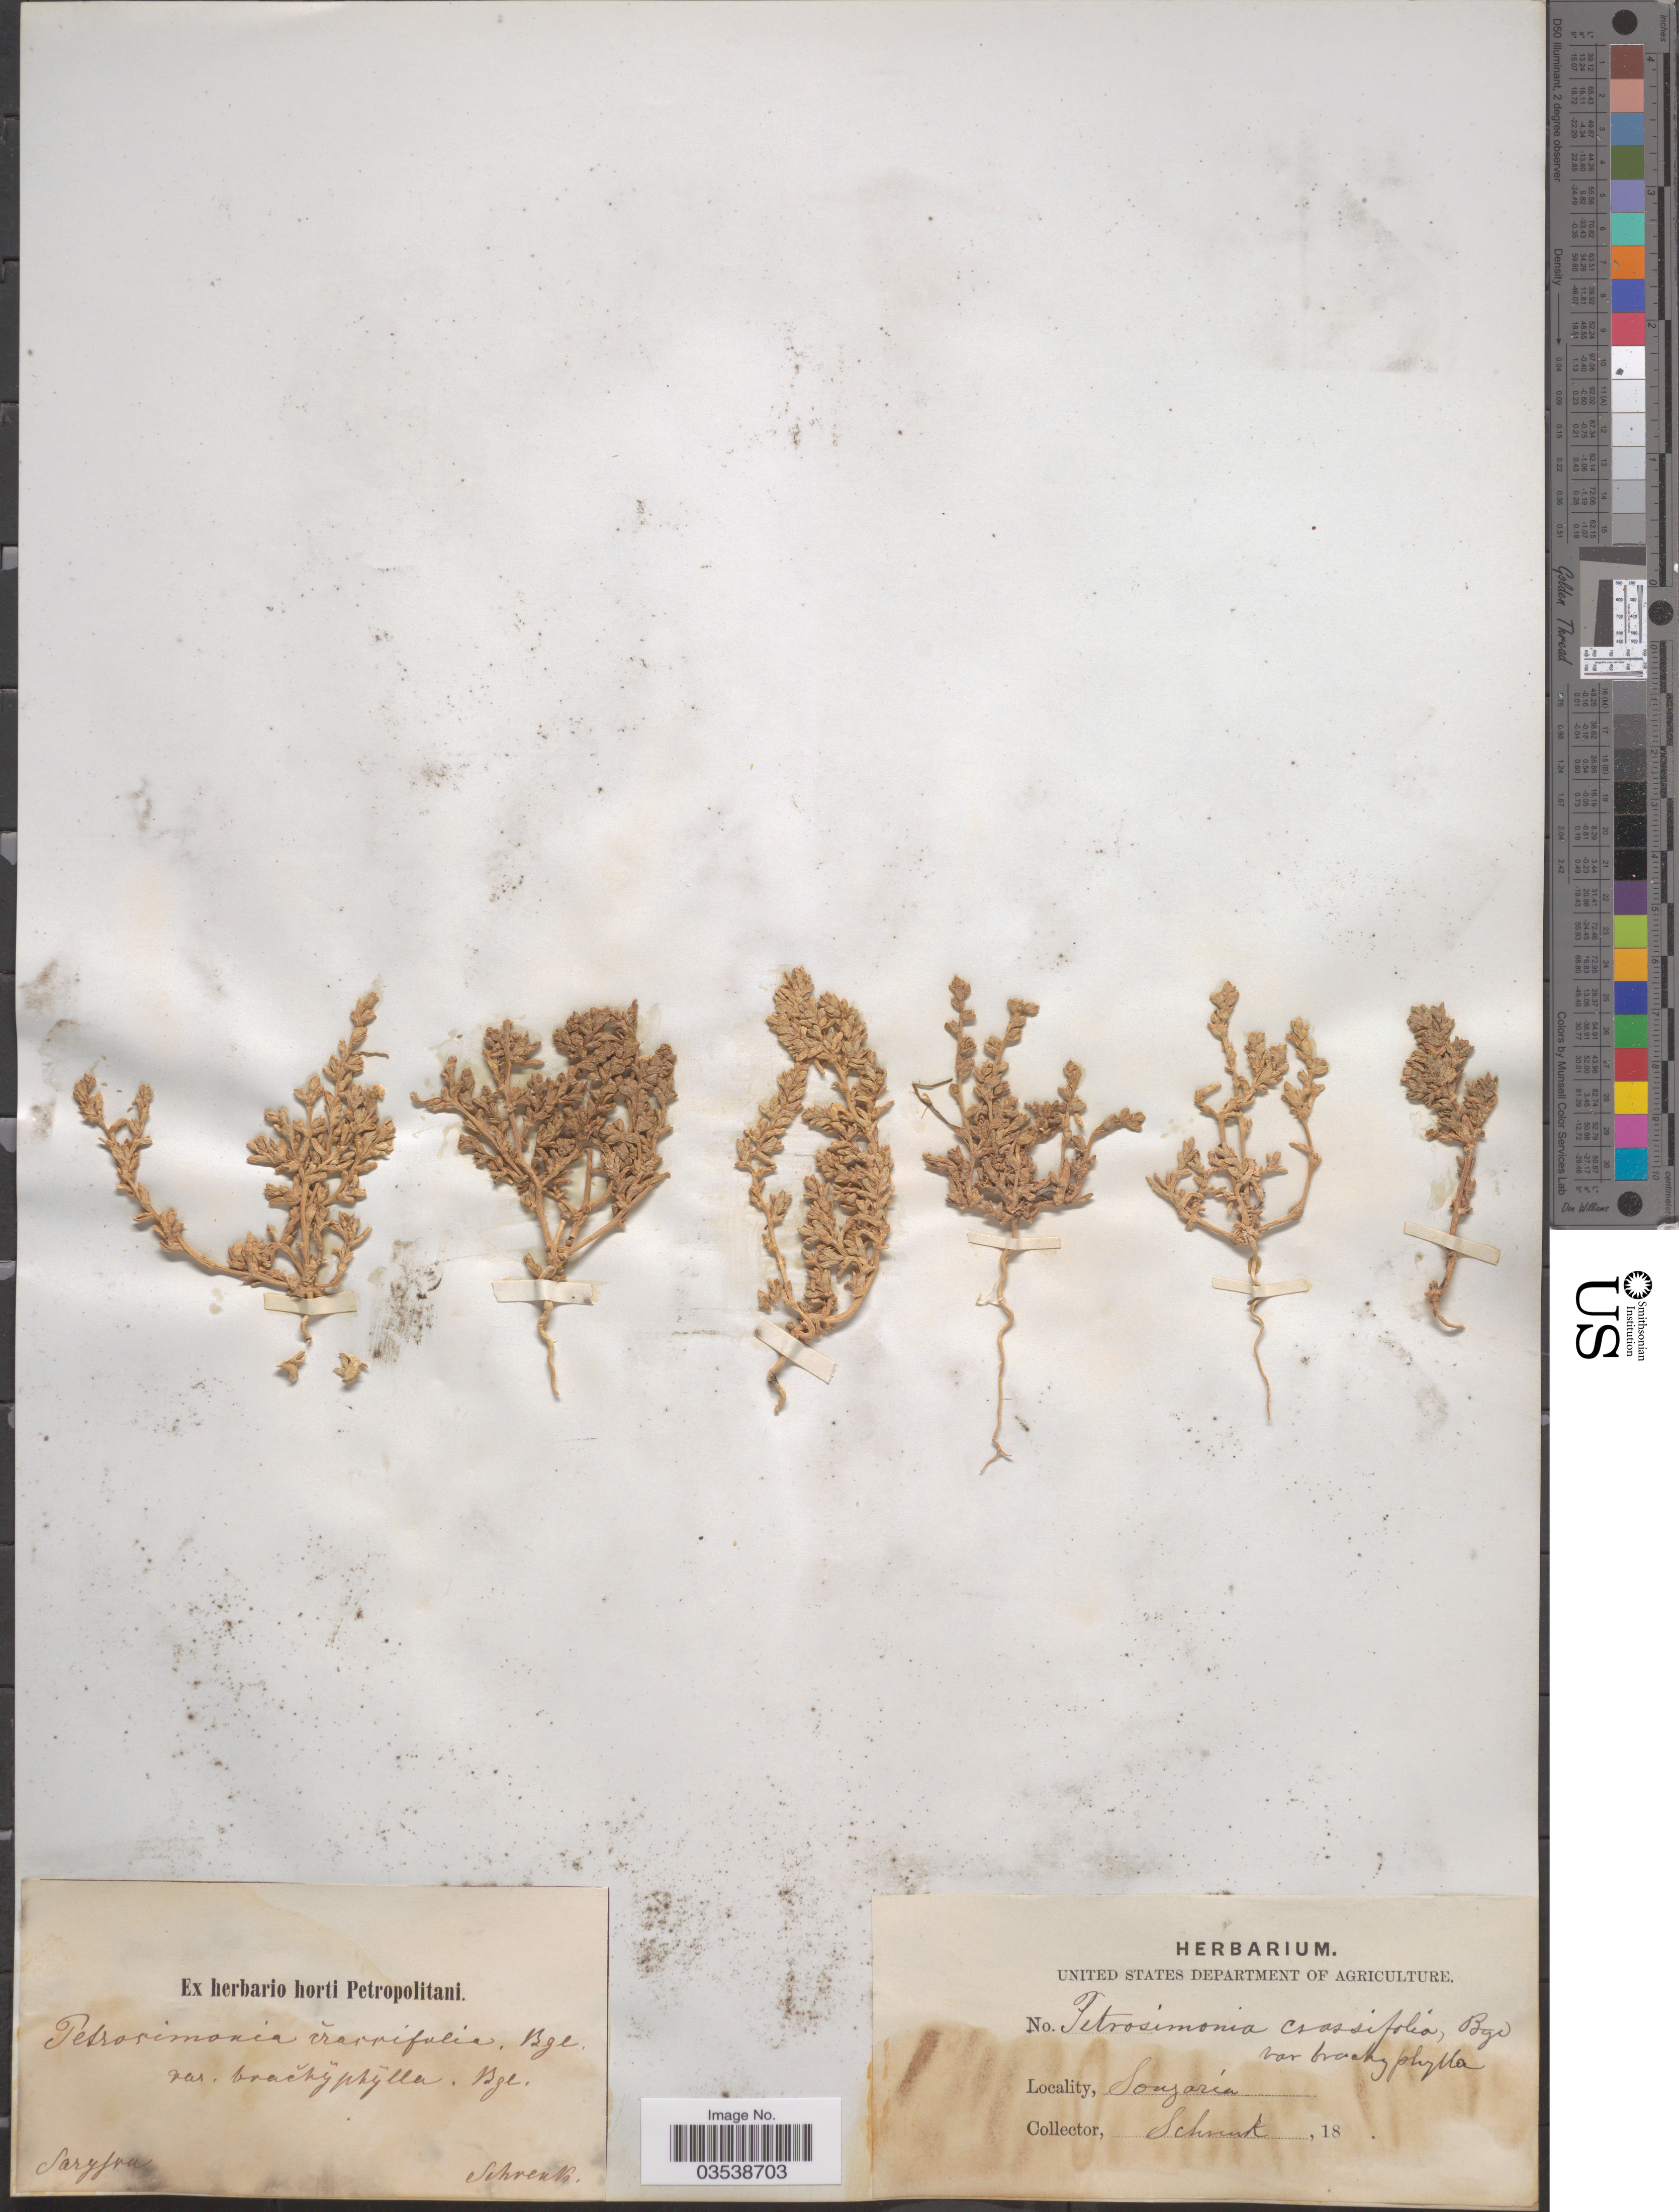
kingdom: Plantae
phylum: Tracheophyta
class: Magnoliopsida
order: Caryophyllales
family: Amaranthaceae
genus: Petrosimonia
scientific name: Petrosimonia crassifolia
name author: (Pall.) Bunge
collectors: A.G. Schrenk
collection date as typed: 18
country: Kazakhstan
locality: Songaria. Saryfra [interpreted].